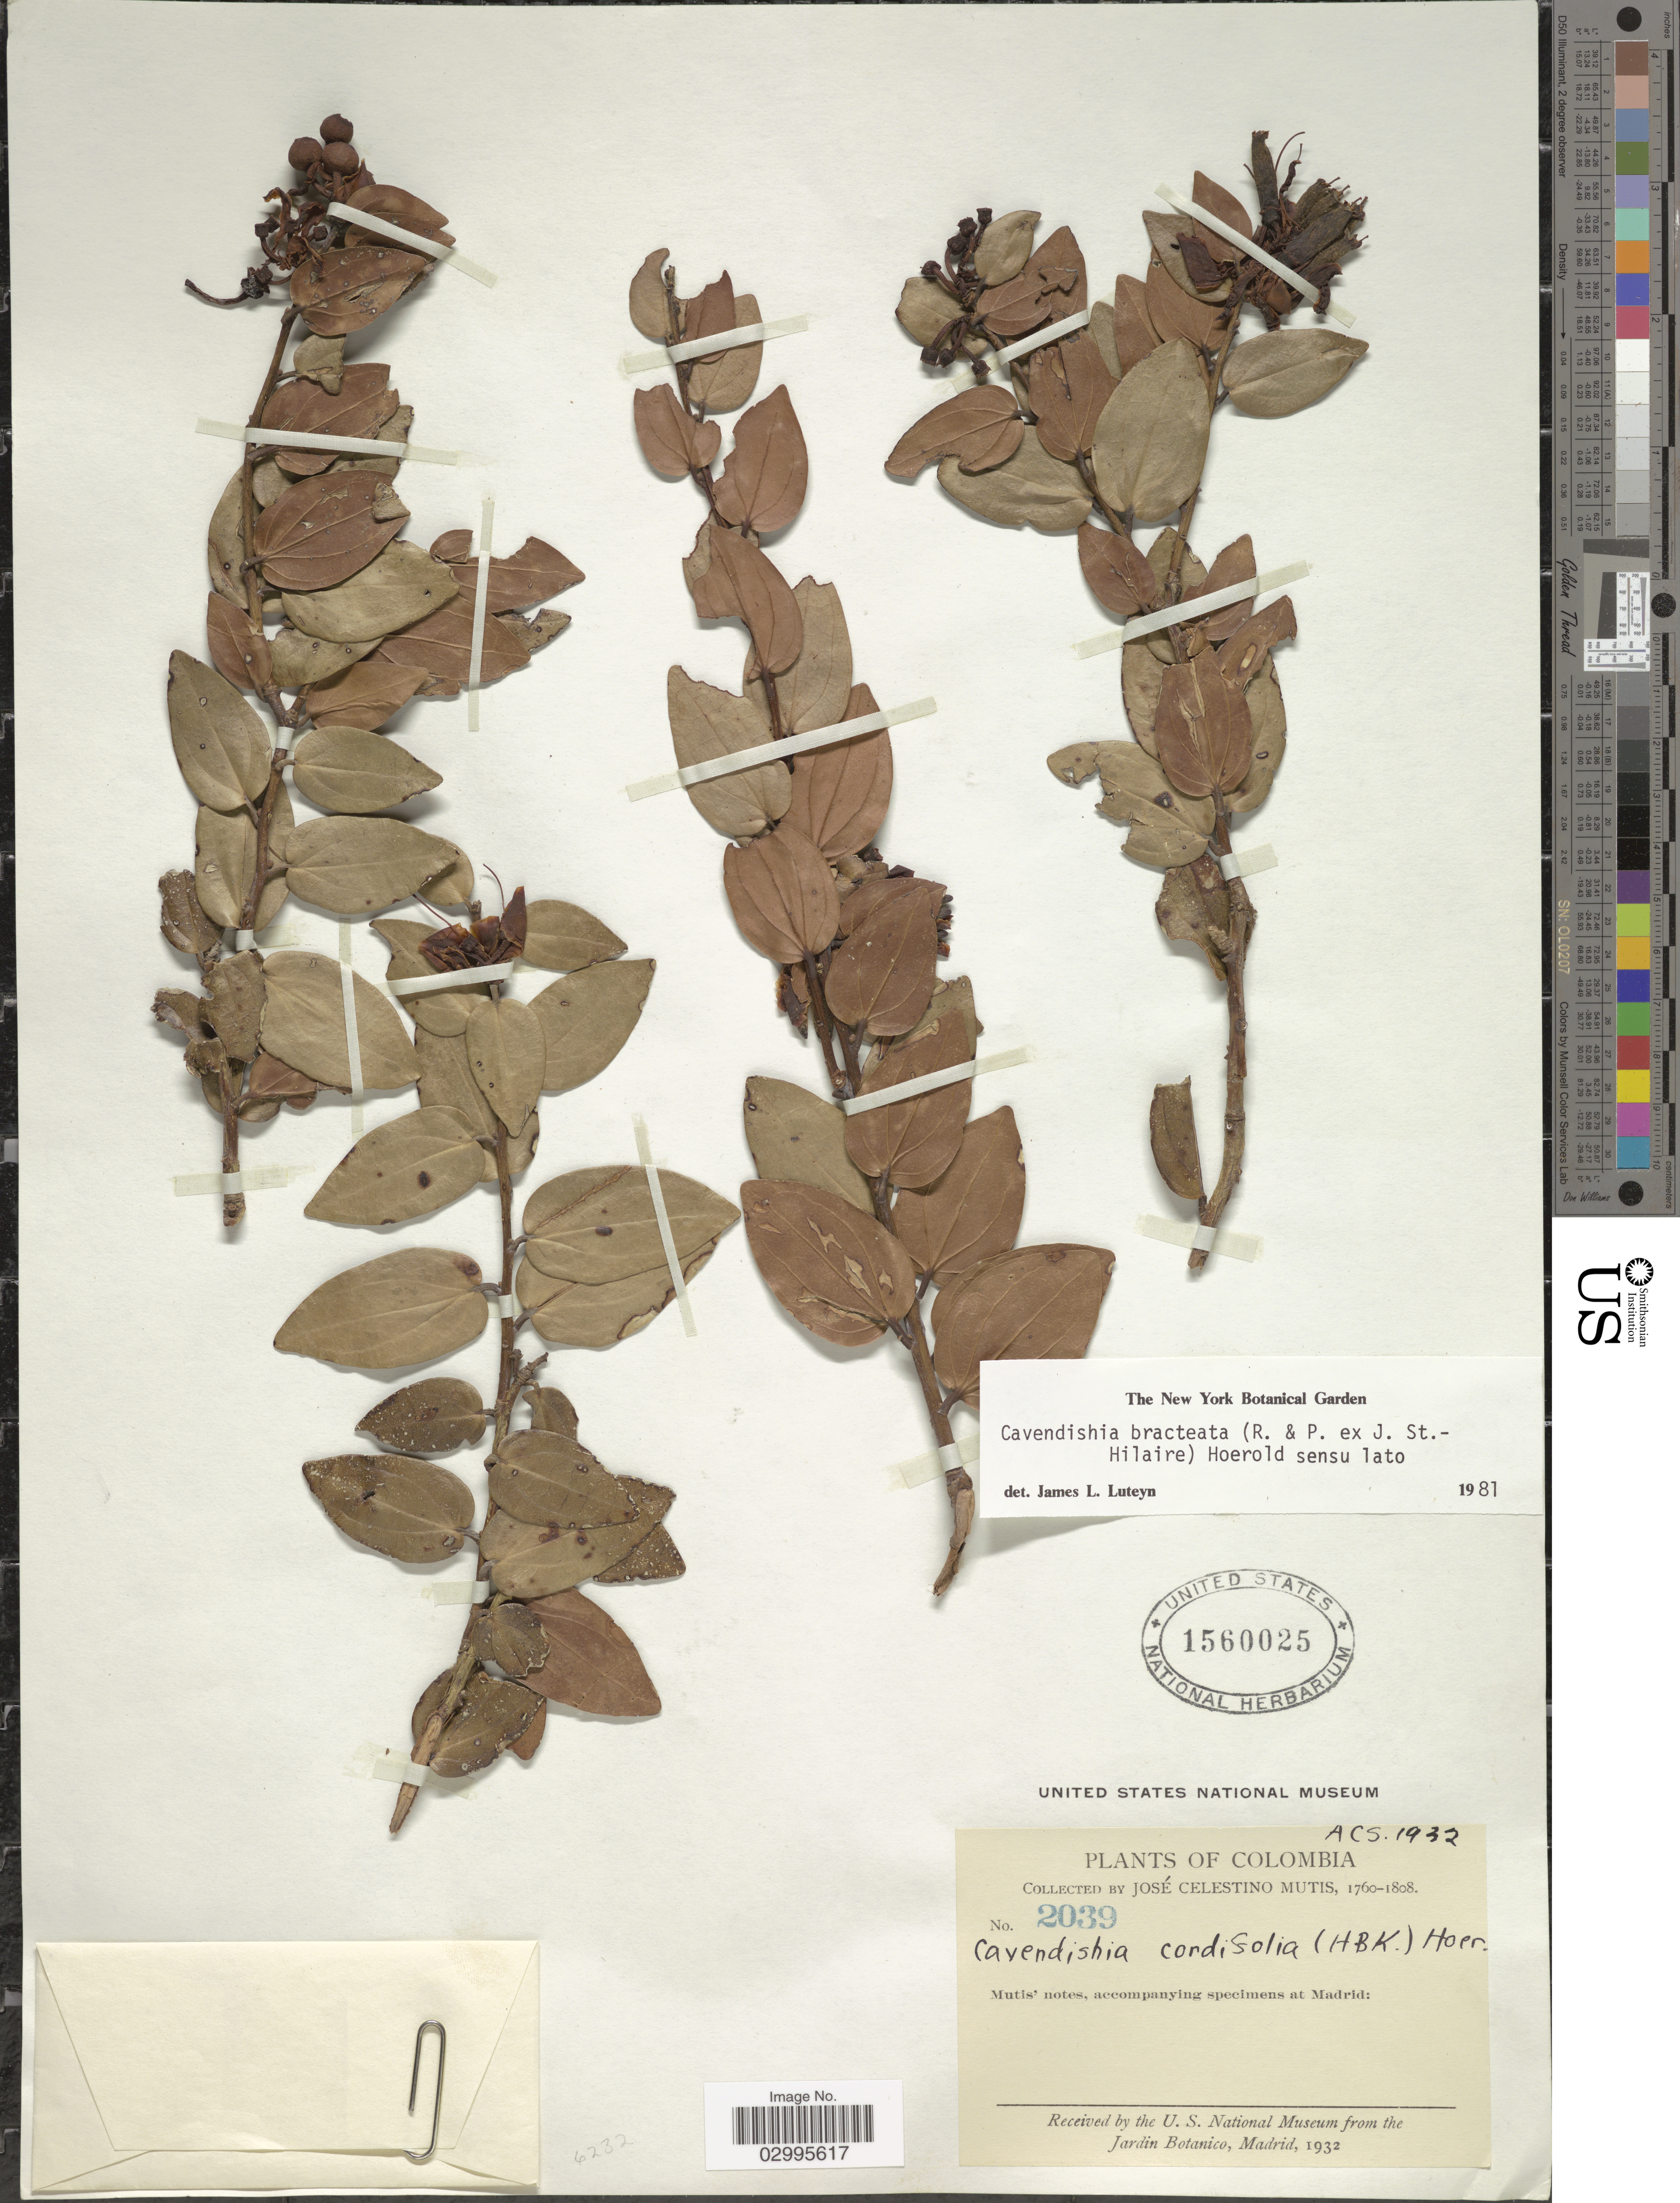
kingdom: Plantae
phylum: Tracheophyta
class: Magnoliopsida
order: Ericales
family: Ericaceae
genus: Cavendishia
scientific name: Cavendishia bracteata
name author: (Ruiz & Pav. ex J. St.-Hil.) Hoerold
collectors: J. C. B. Mutis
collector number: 2039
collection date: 1760/1808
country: Colombia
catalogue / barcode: US 1560025